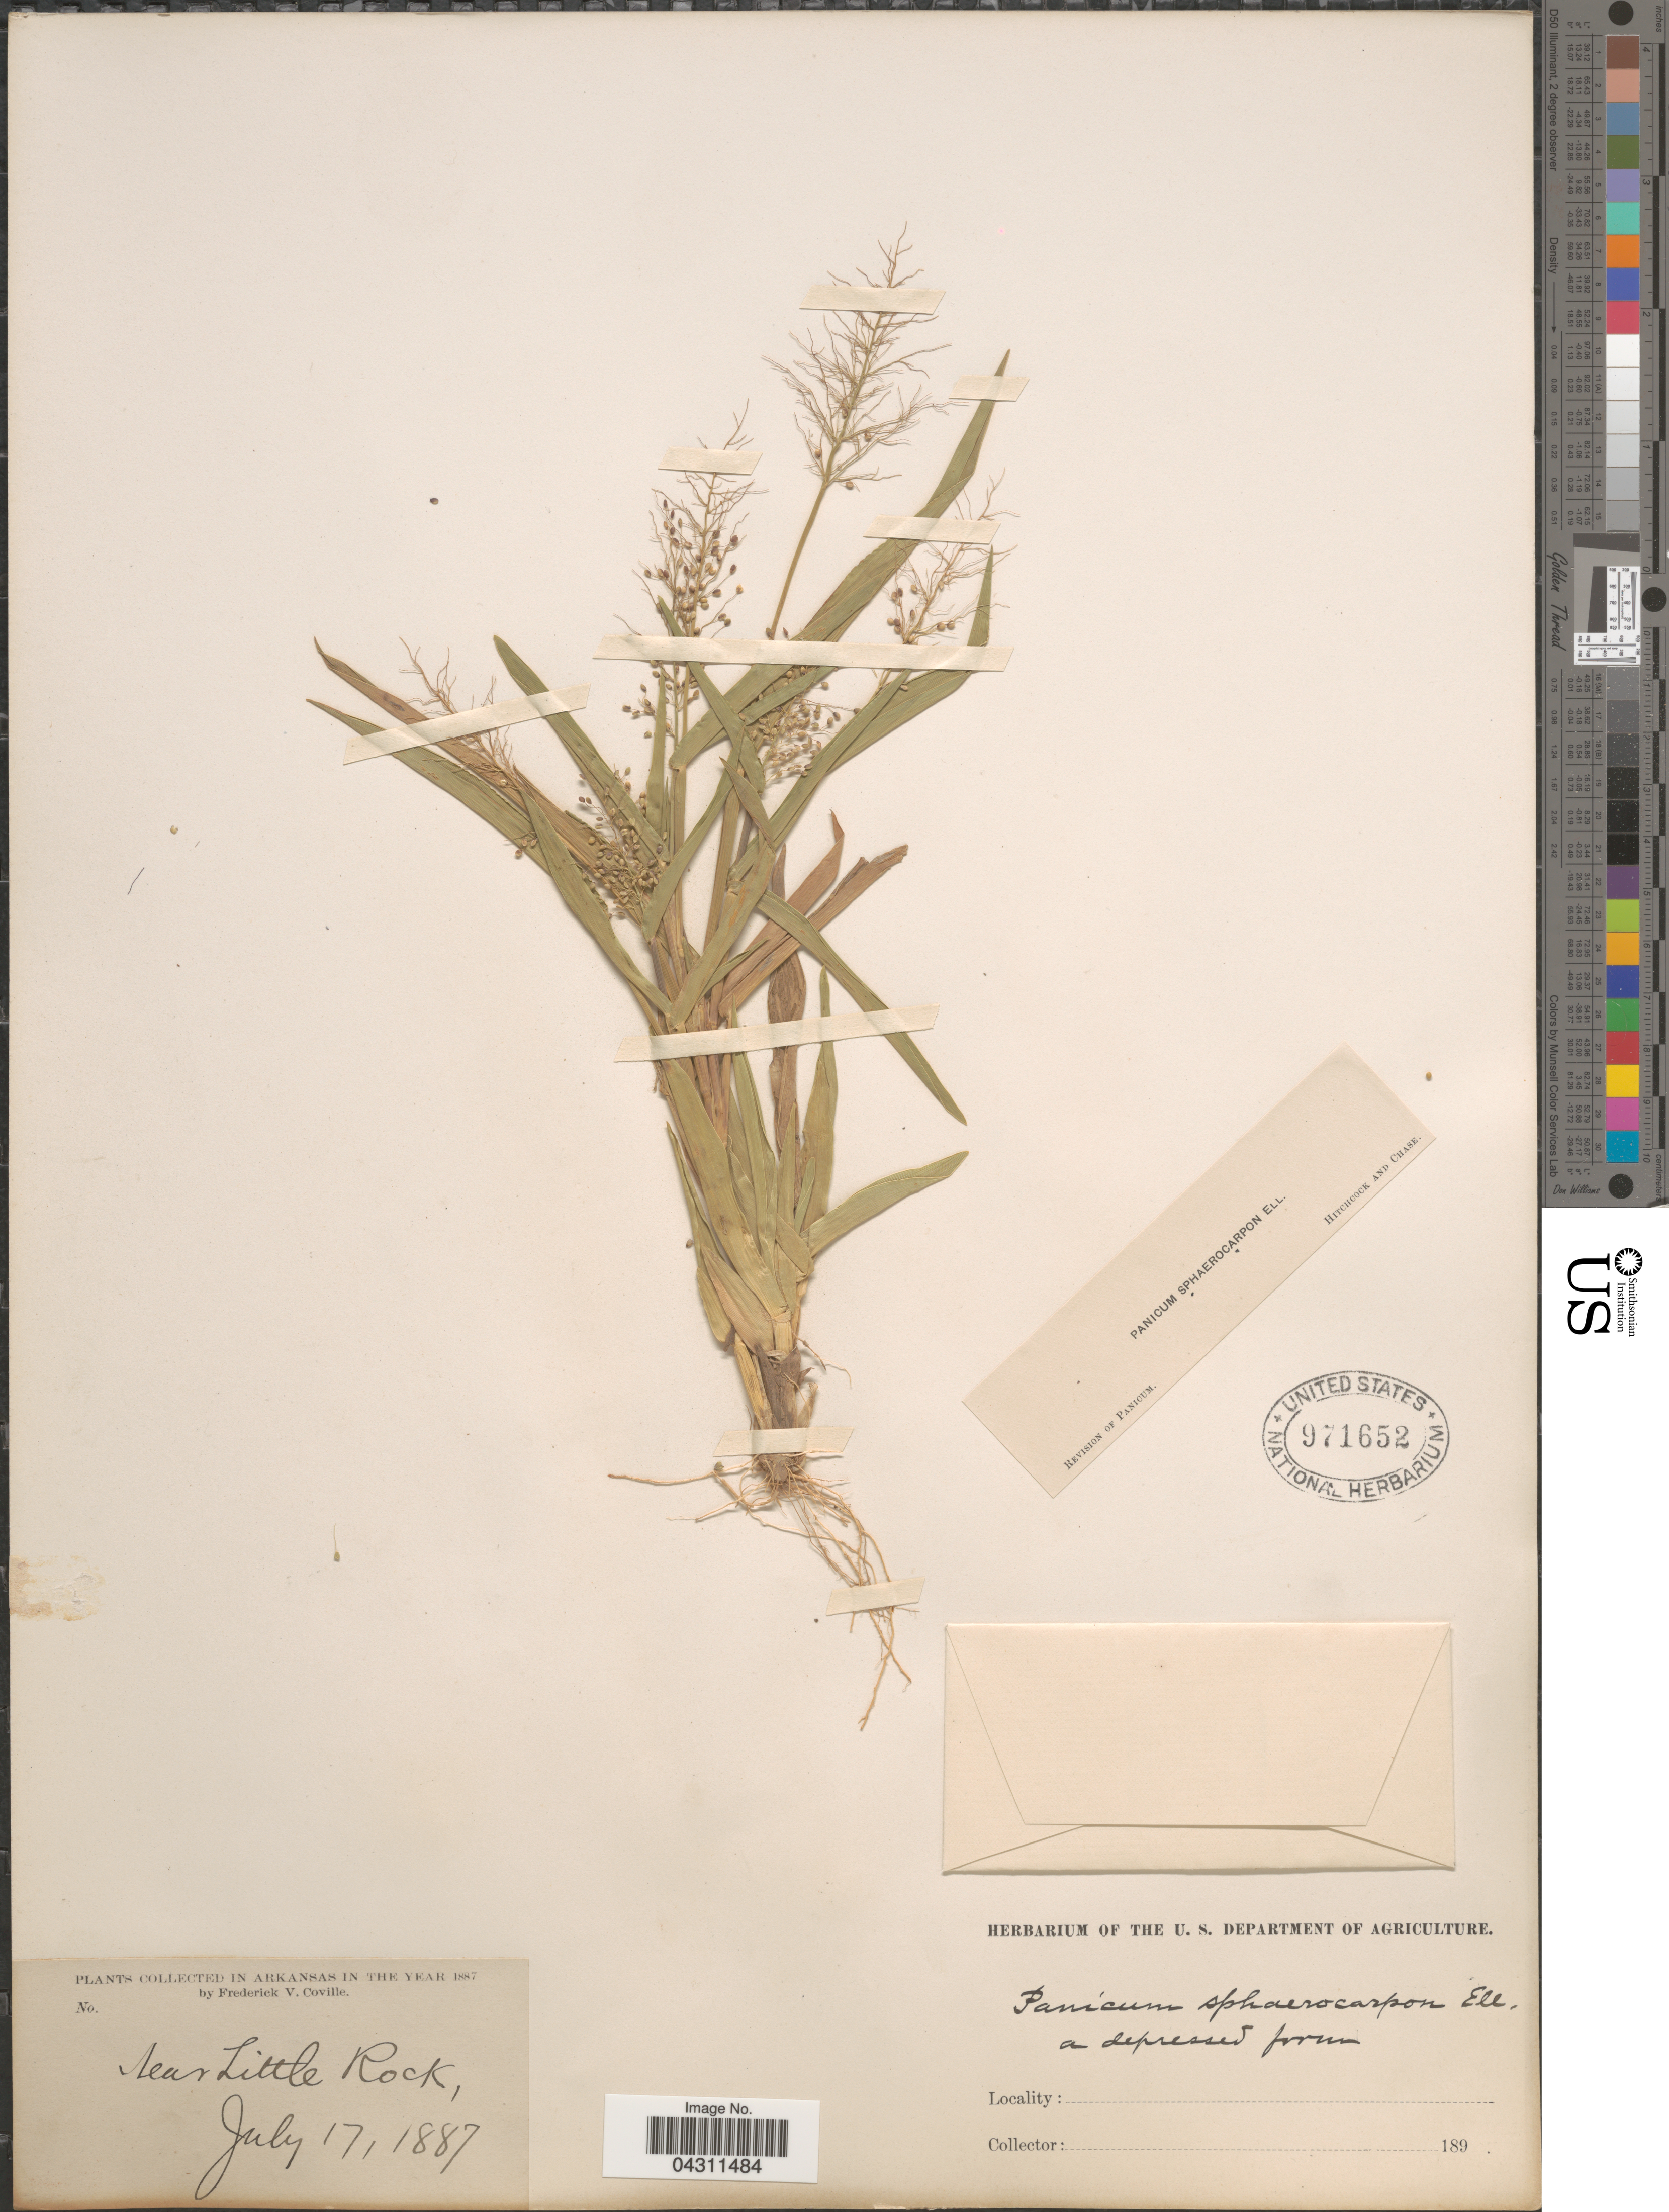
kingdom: Plantae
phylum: Tracheophyta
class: Liliopsida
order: Poales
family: Poaceae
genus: Dichanthelium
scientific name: Dichanthelium sphaerocarpon var. sphaerocarpon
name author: (Elliott) Gould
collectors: F. V. Coville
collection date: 1887-07-17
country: United States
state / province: Arkansas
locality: Near Little Rock.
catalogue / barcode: US 971652